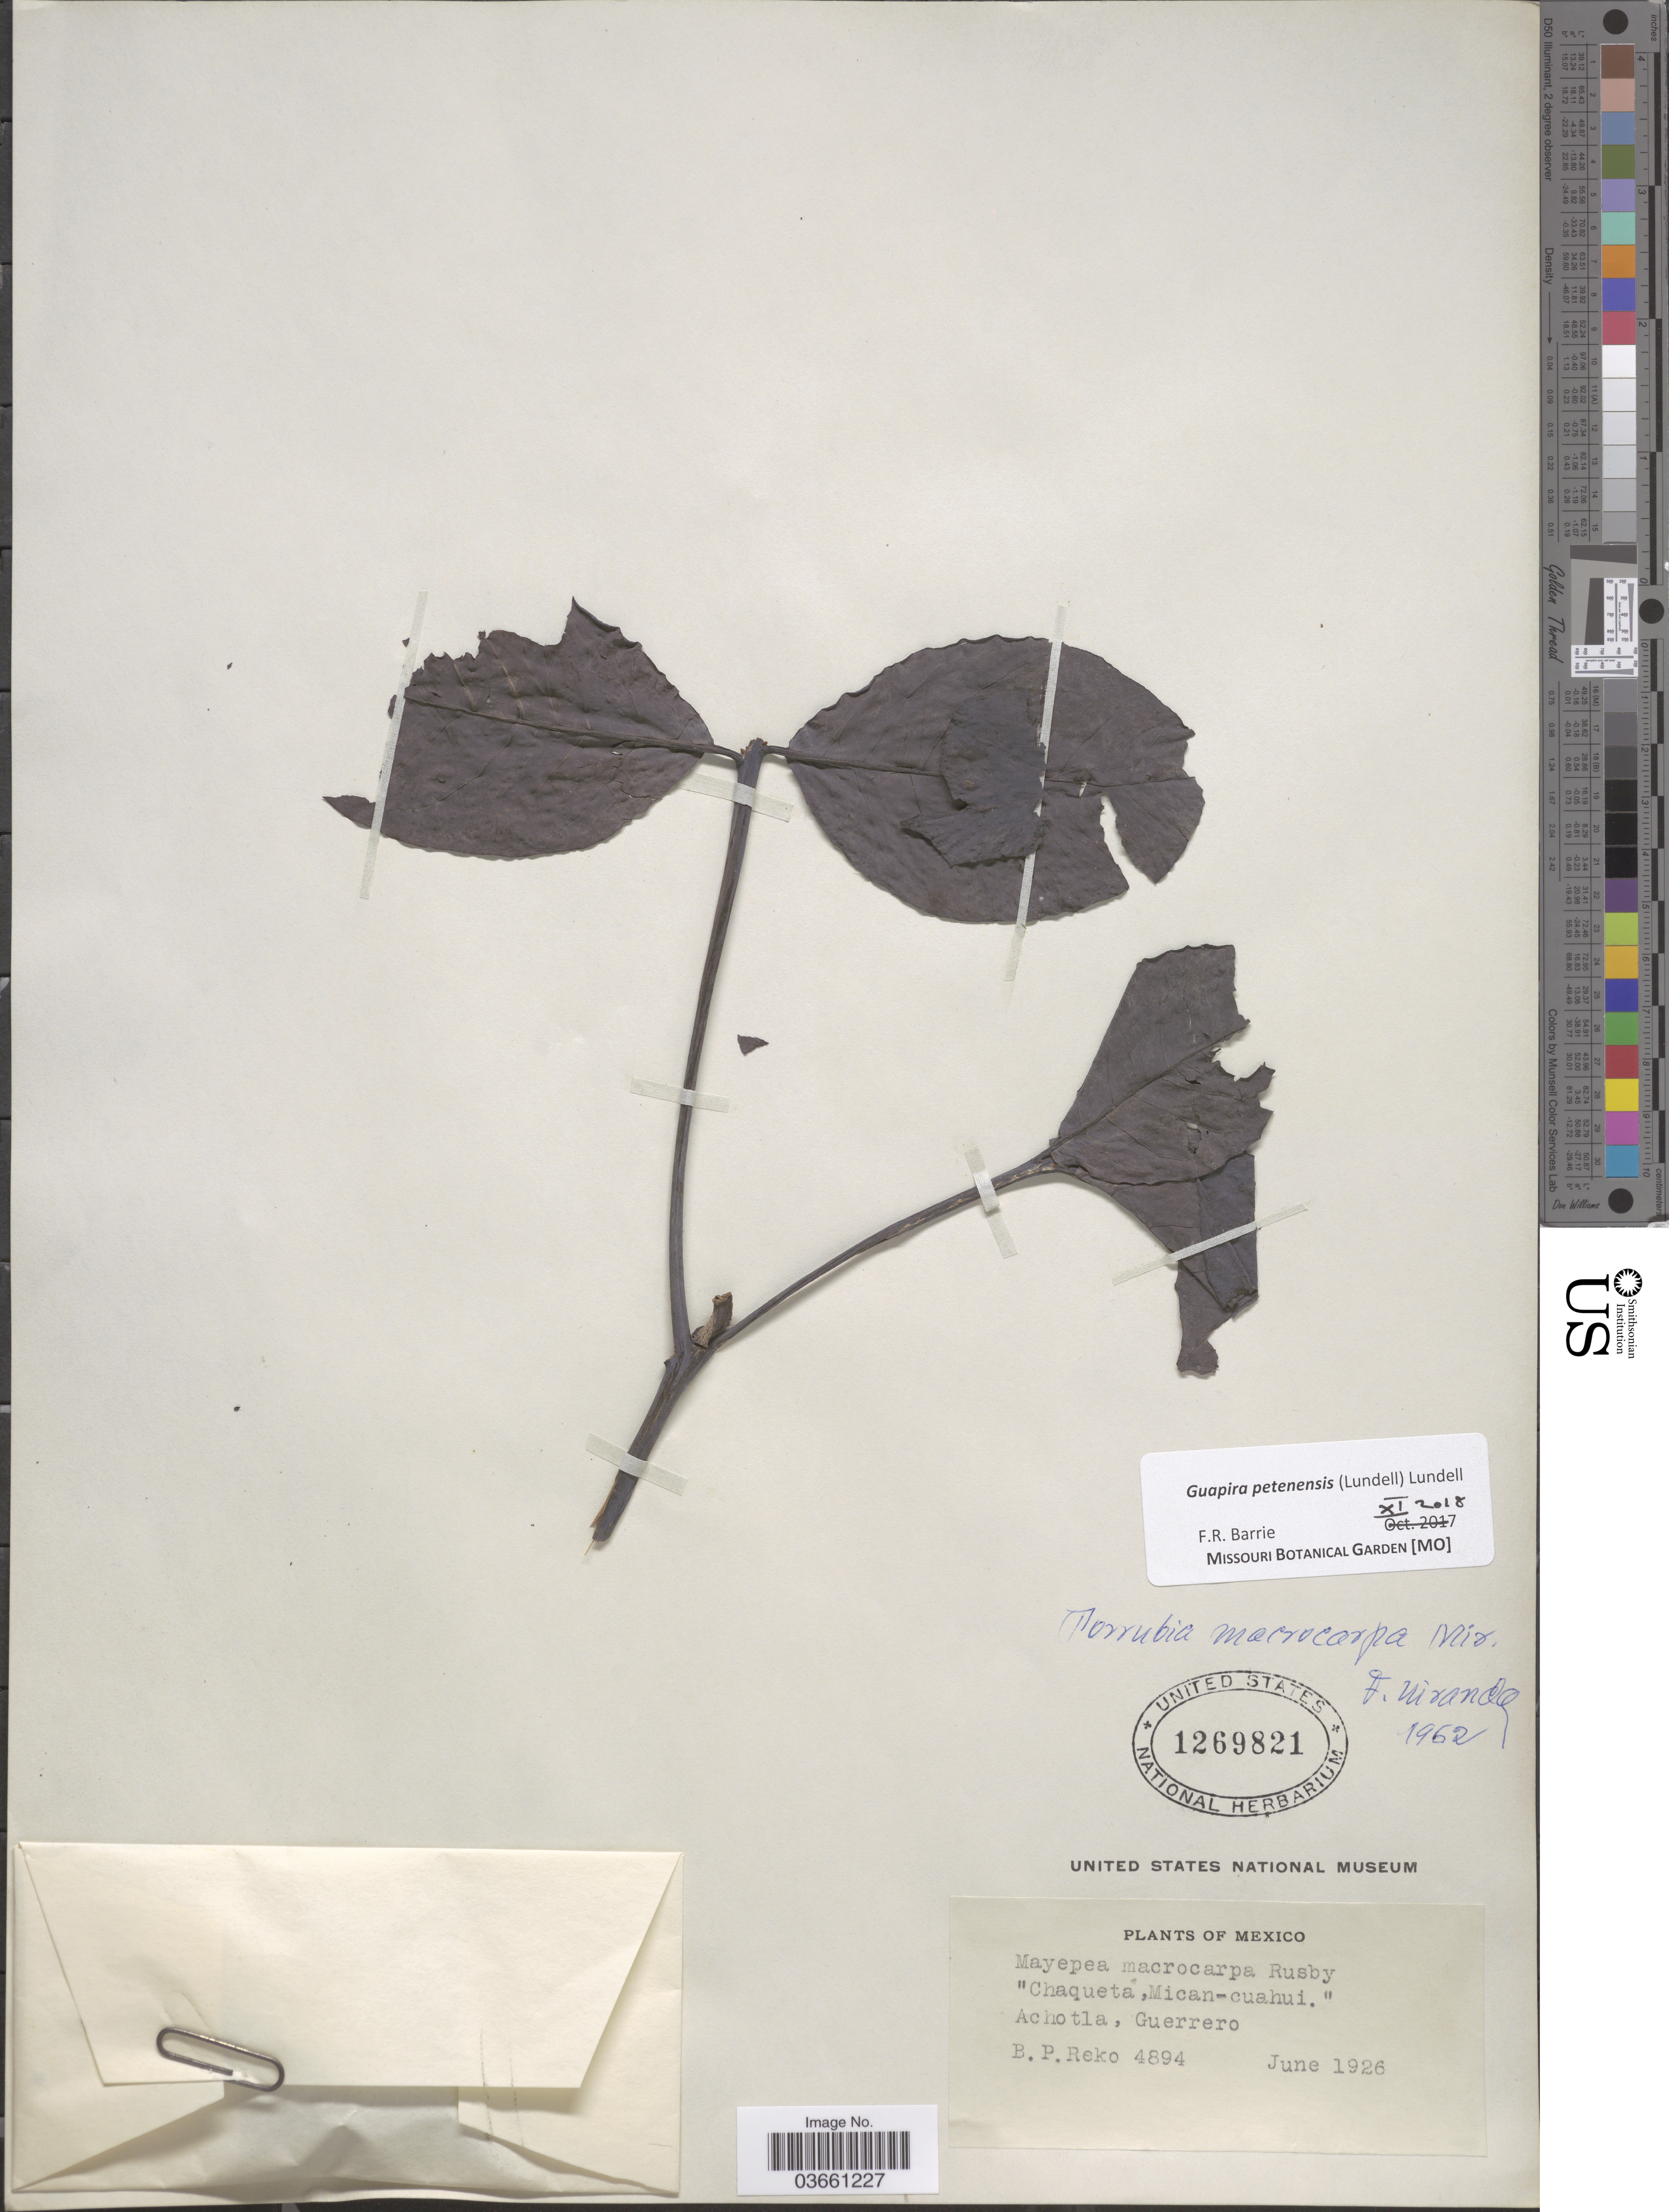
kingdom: Plantae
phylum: Tracheophyta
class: Magnoliopsida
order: Caryophyllales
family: Nyctaginaceae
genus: Guapira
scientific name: Guapira petenensis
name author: (Lundell) Lundell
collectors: B. P. Reko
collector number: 4894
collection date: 1926-06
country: Mexico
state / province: Guerrero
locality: Achotla.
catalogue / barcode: US 1269821